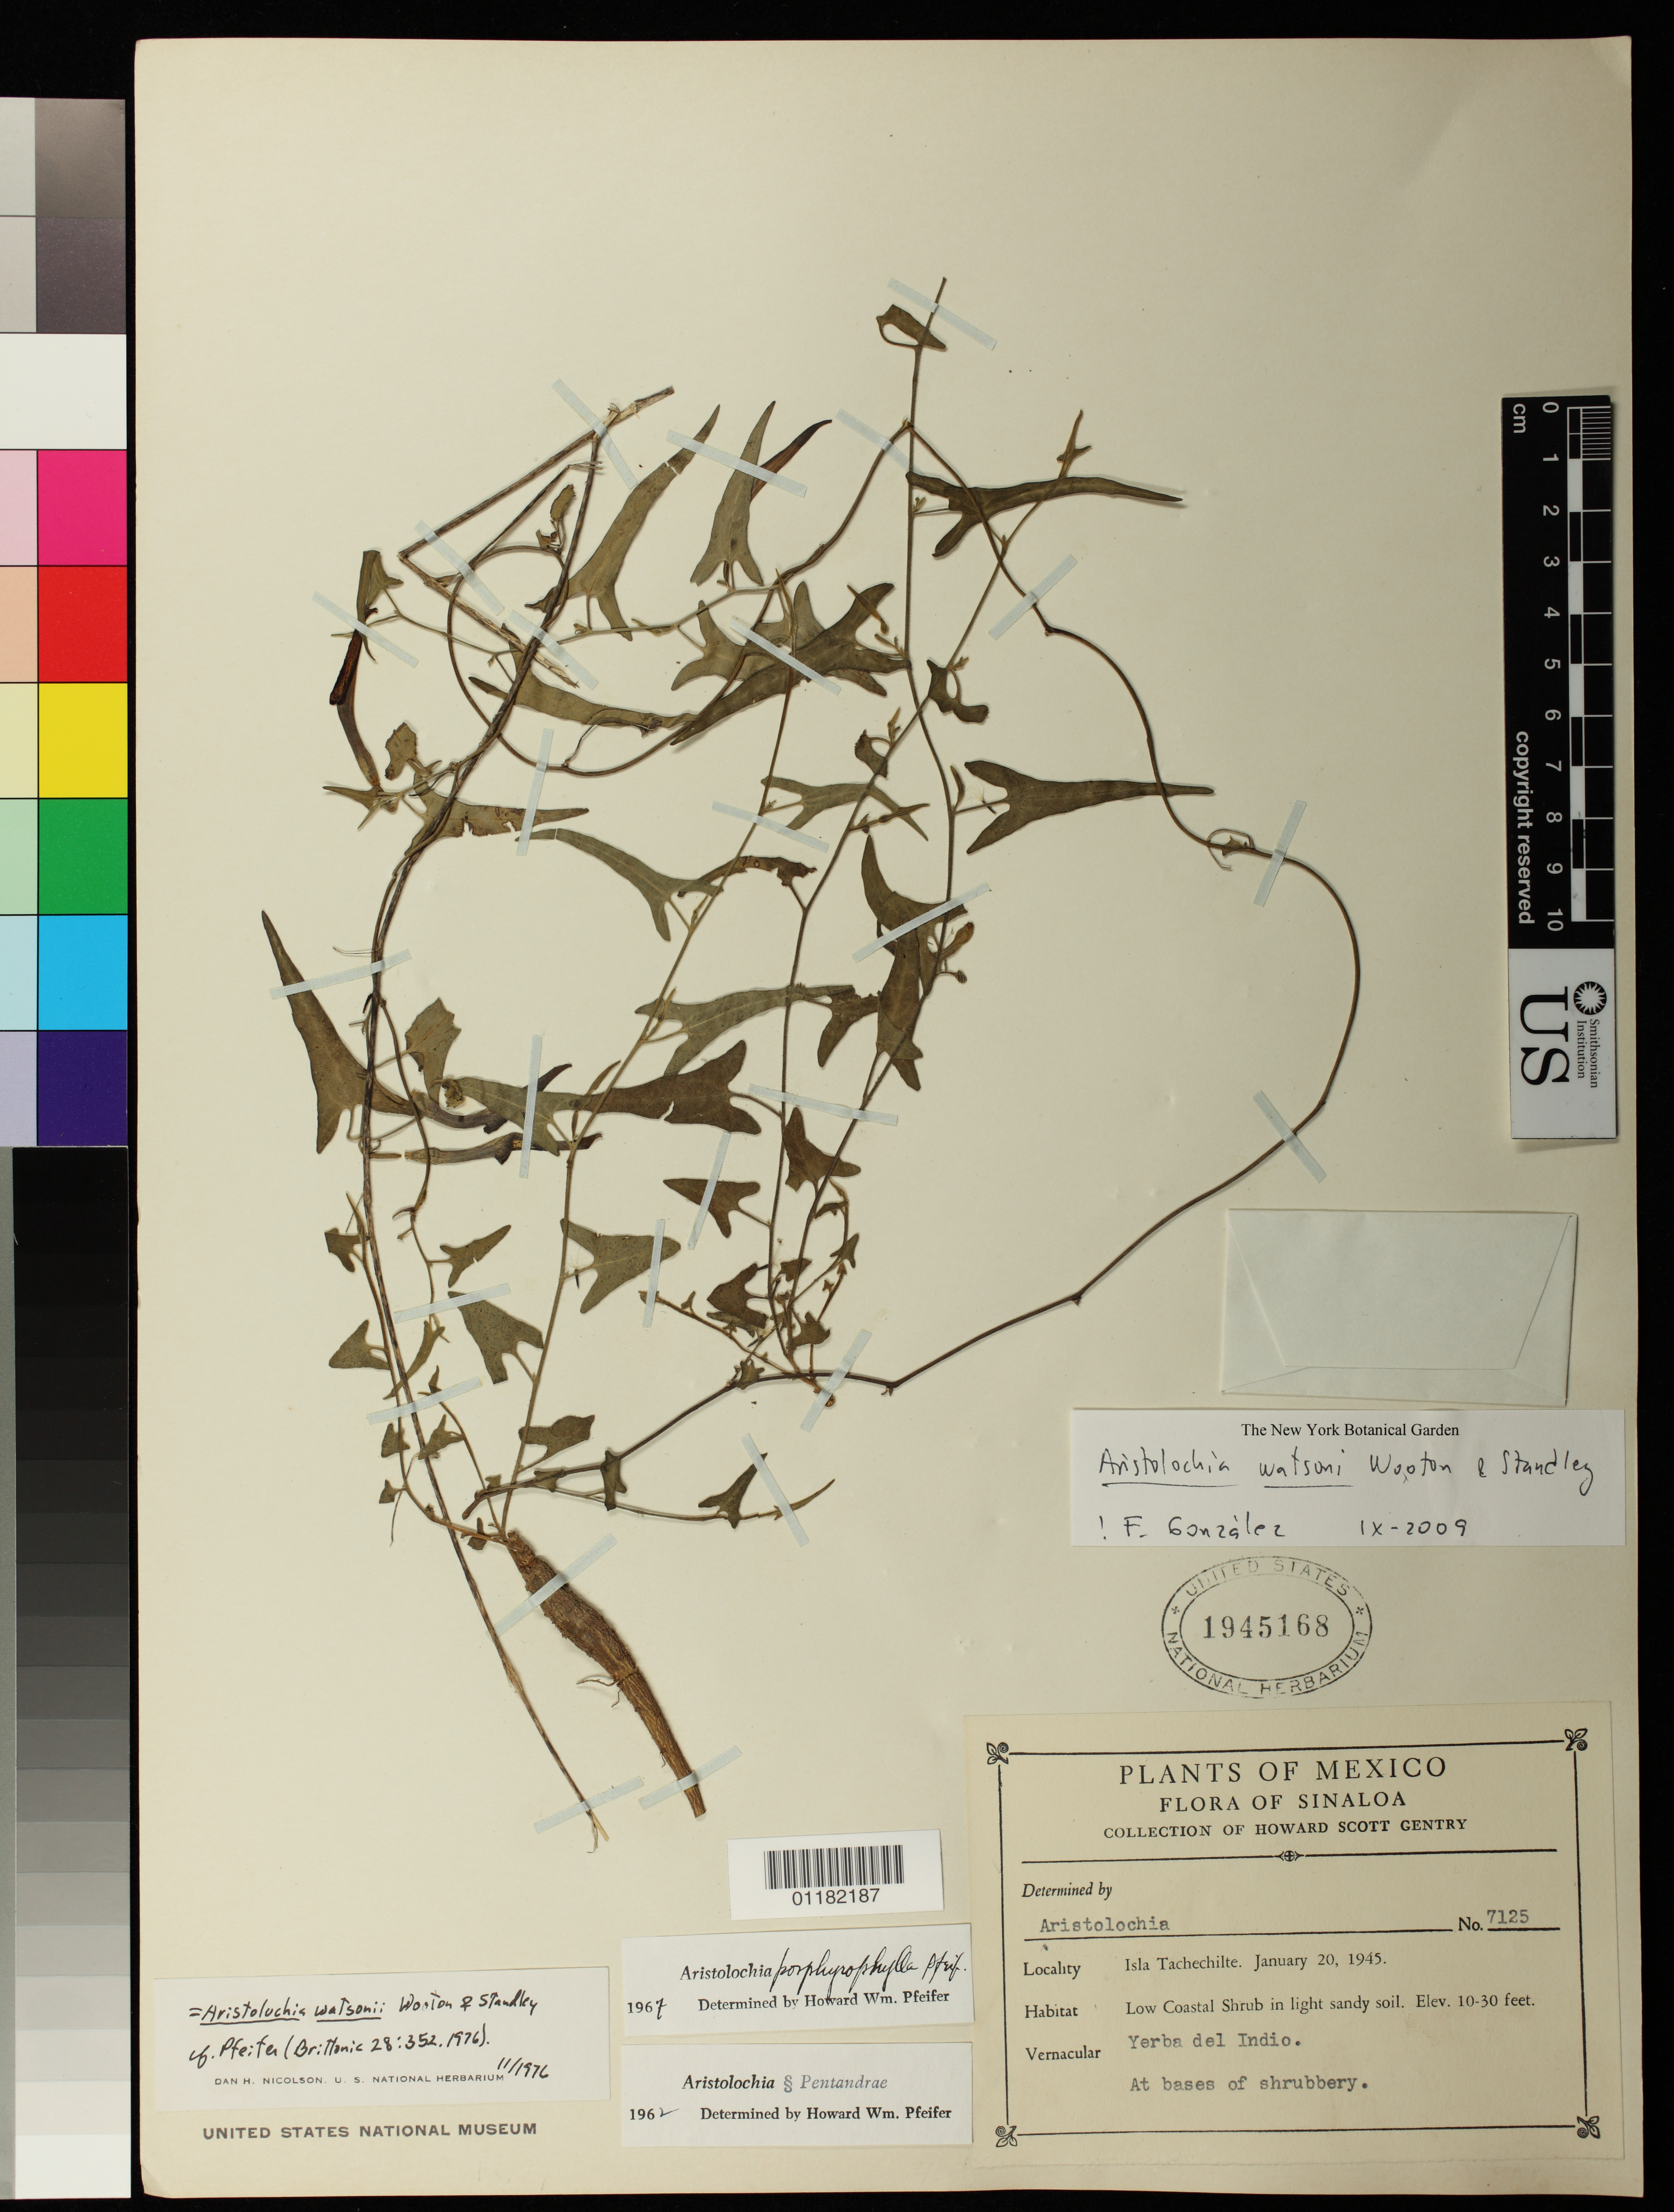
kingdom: Plantae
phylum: Tracheophyta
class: Magnoliopsida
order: Piperales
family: Aristolochiaceae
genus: Aristolochia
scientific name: Aristolochia watsonii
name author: Wooton & Standl.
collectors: H. S. Gentry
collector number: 7125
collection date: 1945-01-20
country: Mexico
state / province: Sinaloa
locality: Isla Tachechilte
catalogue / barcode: US 1945168